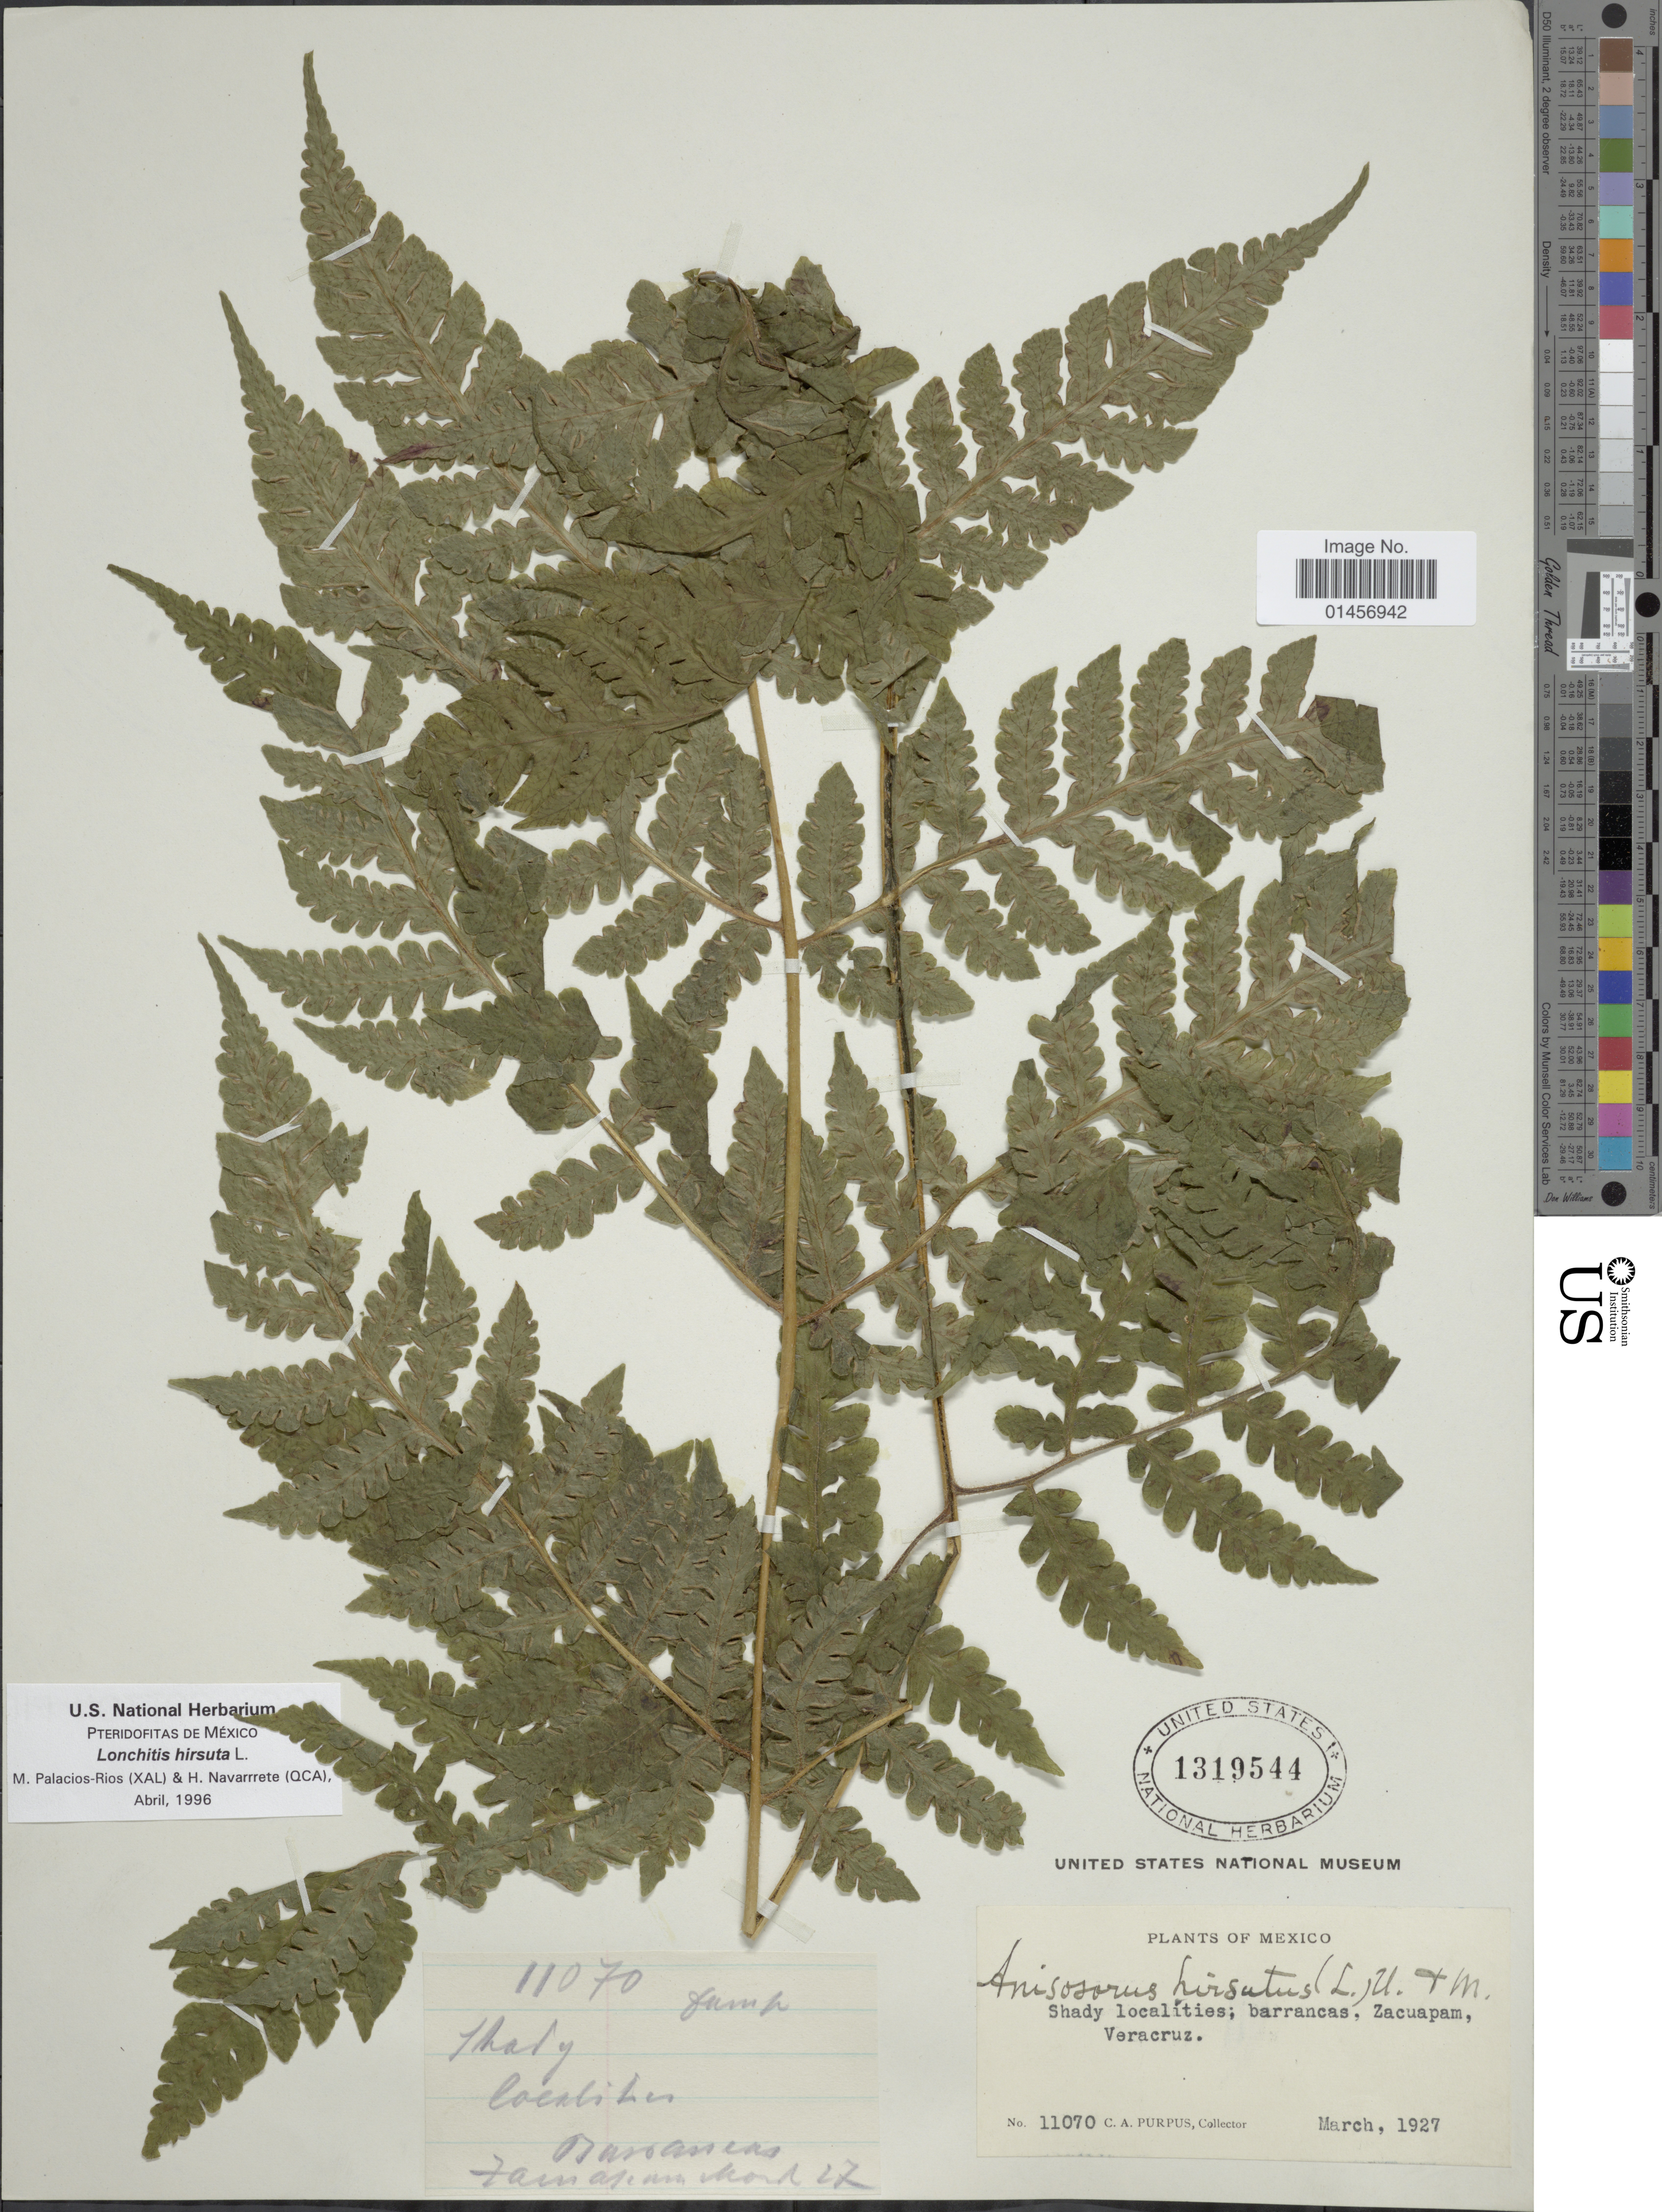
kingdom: Plantae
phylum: Tracheophyta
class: Polypodiopsida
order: Polypodiales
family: Lonchitidaceae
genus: Lonchitis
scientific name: Lonchitis hirsuta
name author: L.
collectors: C. A. Purpus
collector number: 11070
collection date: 1927-03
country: Mexico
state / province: Veracruz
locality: Mexico, Vera Cruz,barrancas, Zacuapam.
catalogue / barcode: US 1319544